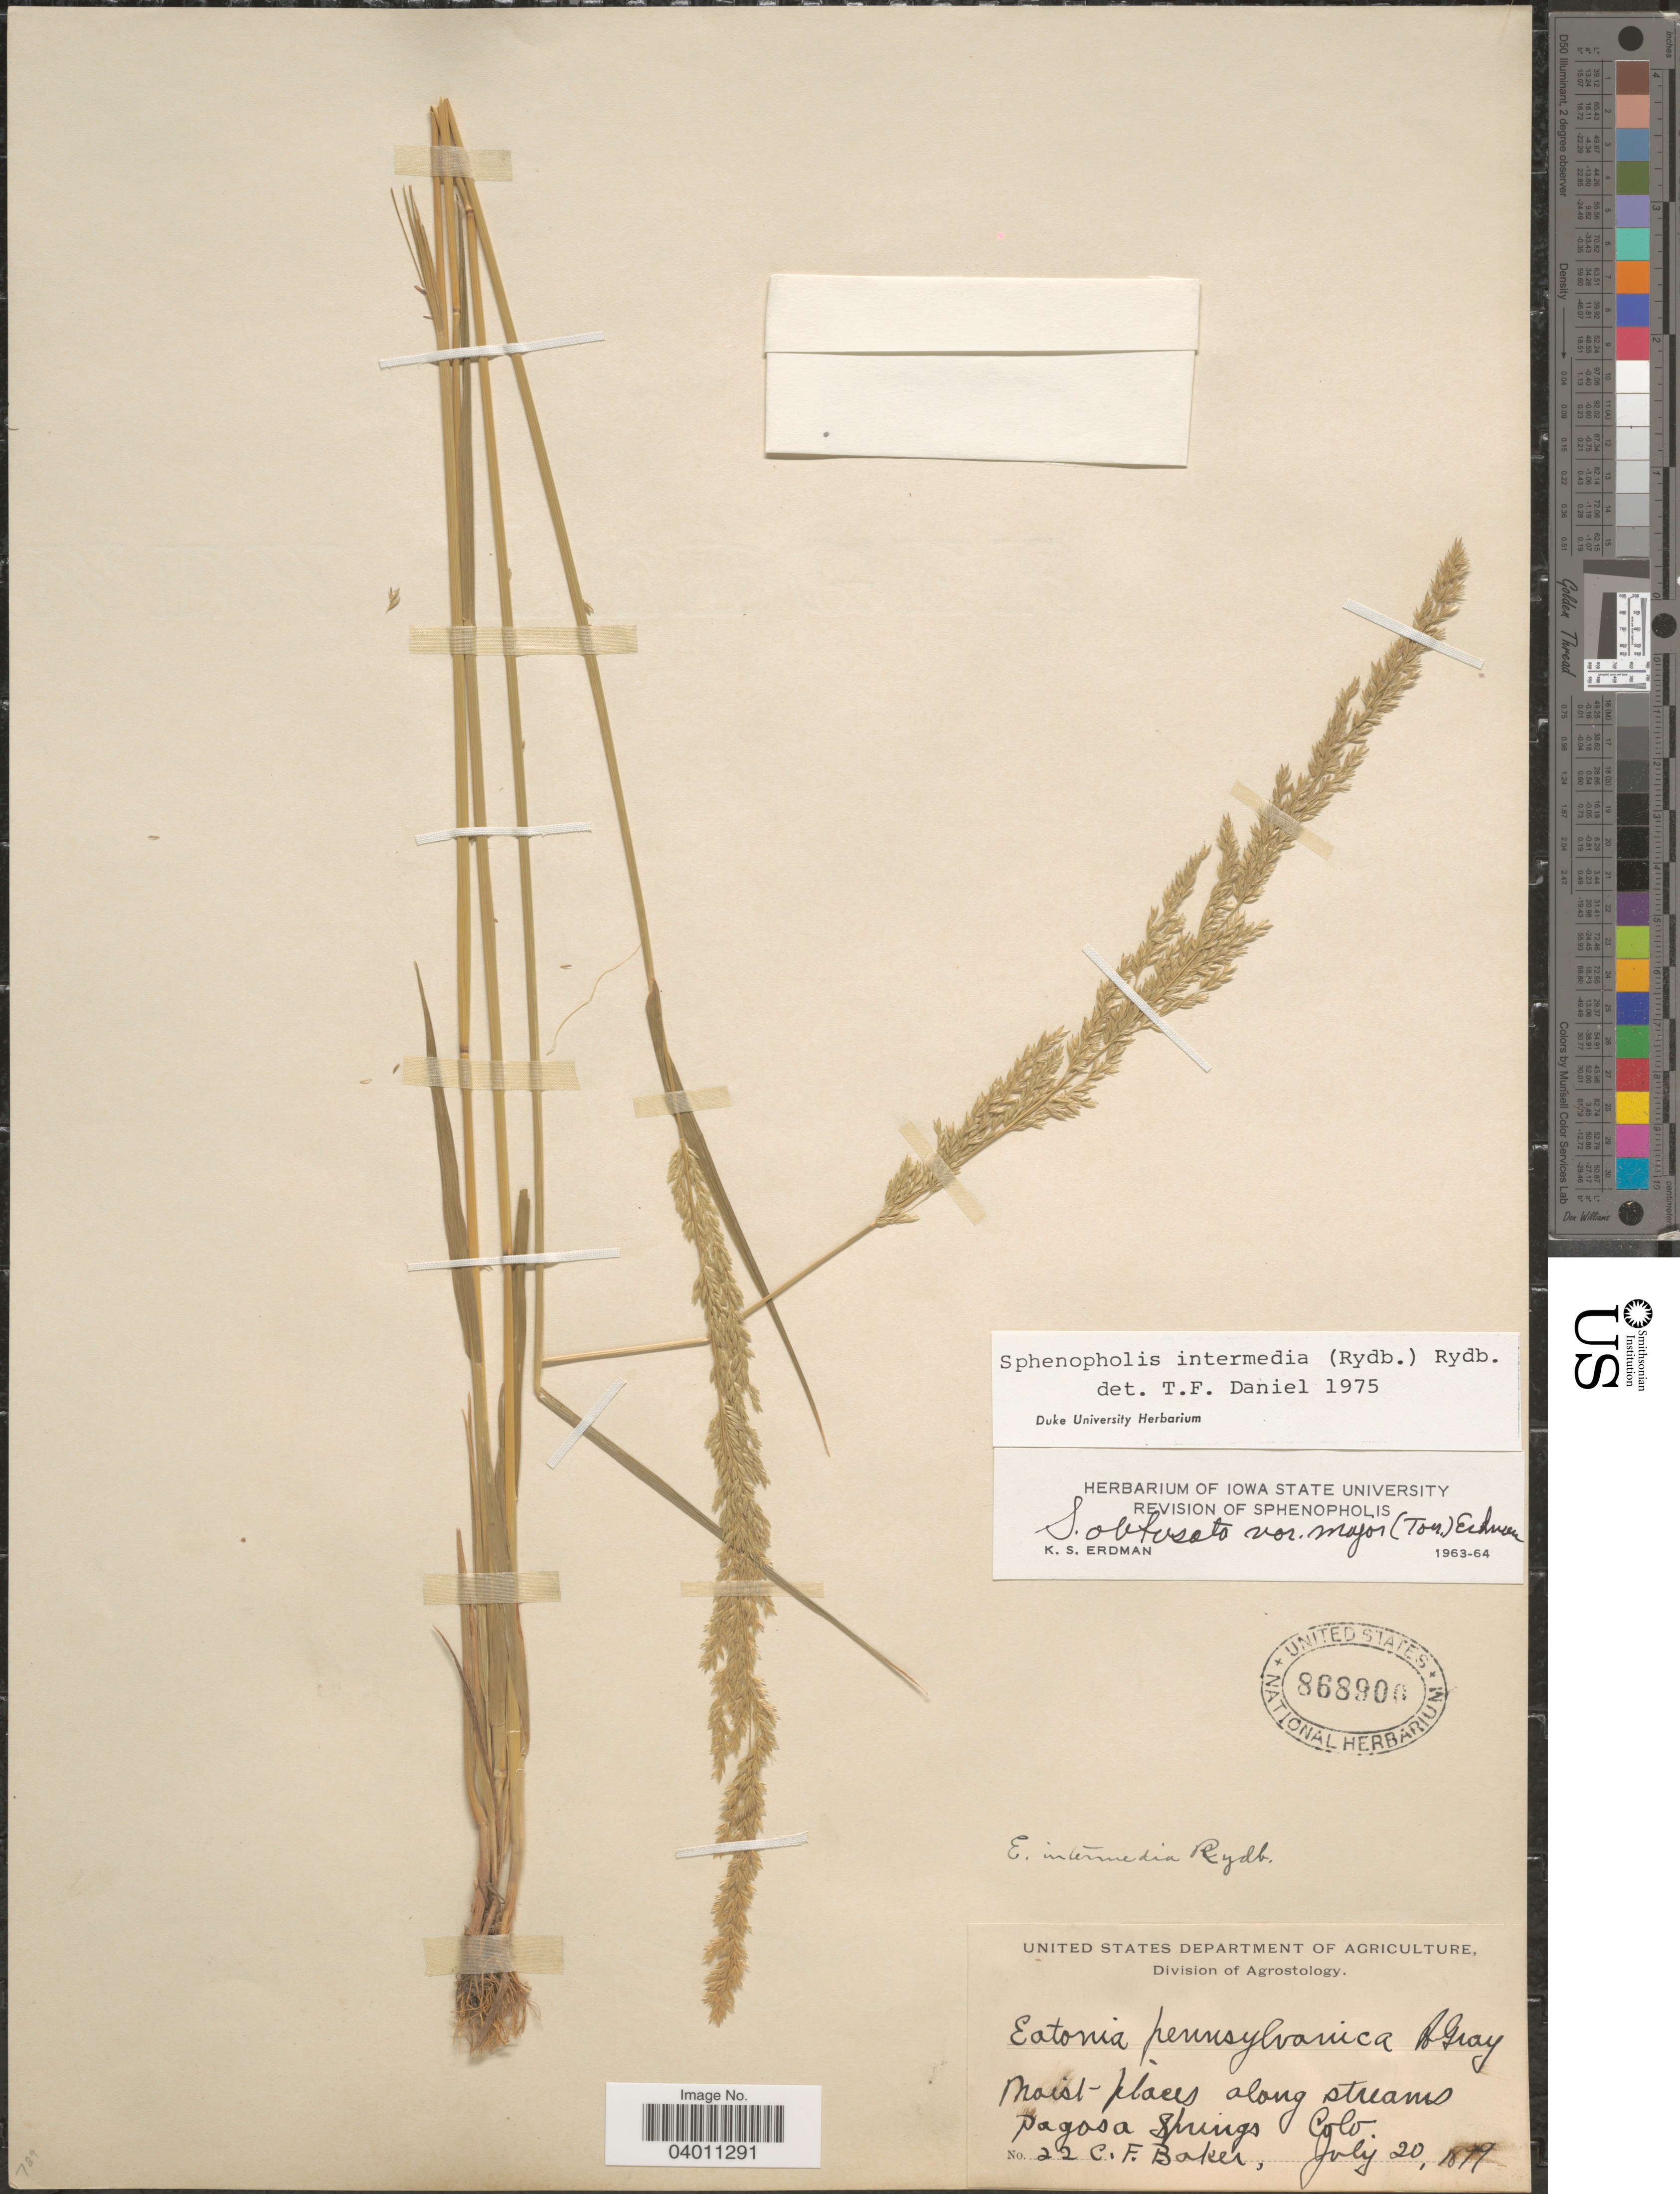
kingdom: Plantae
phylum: Tracheophyta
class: Liliopsida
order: Poales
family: Poaceae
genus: Sphenopholis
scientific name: Sphenopholis intermedia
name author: (Rydb.) Rydb.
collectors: C. F. Baker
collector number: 22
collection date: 1899-07-20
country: United States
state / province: Colorado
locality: Moist- places along streams. Pagosa Springs.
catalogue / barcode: US 868900